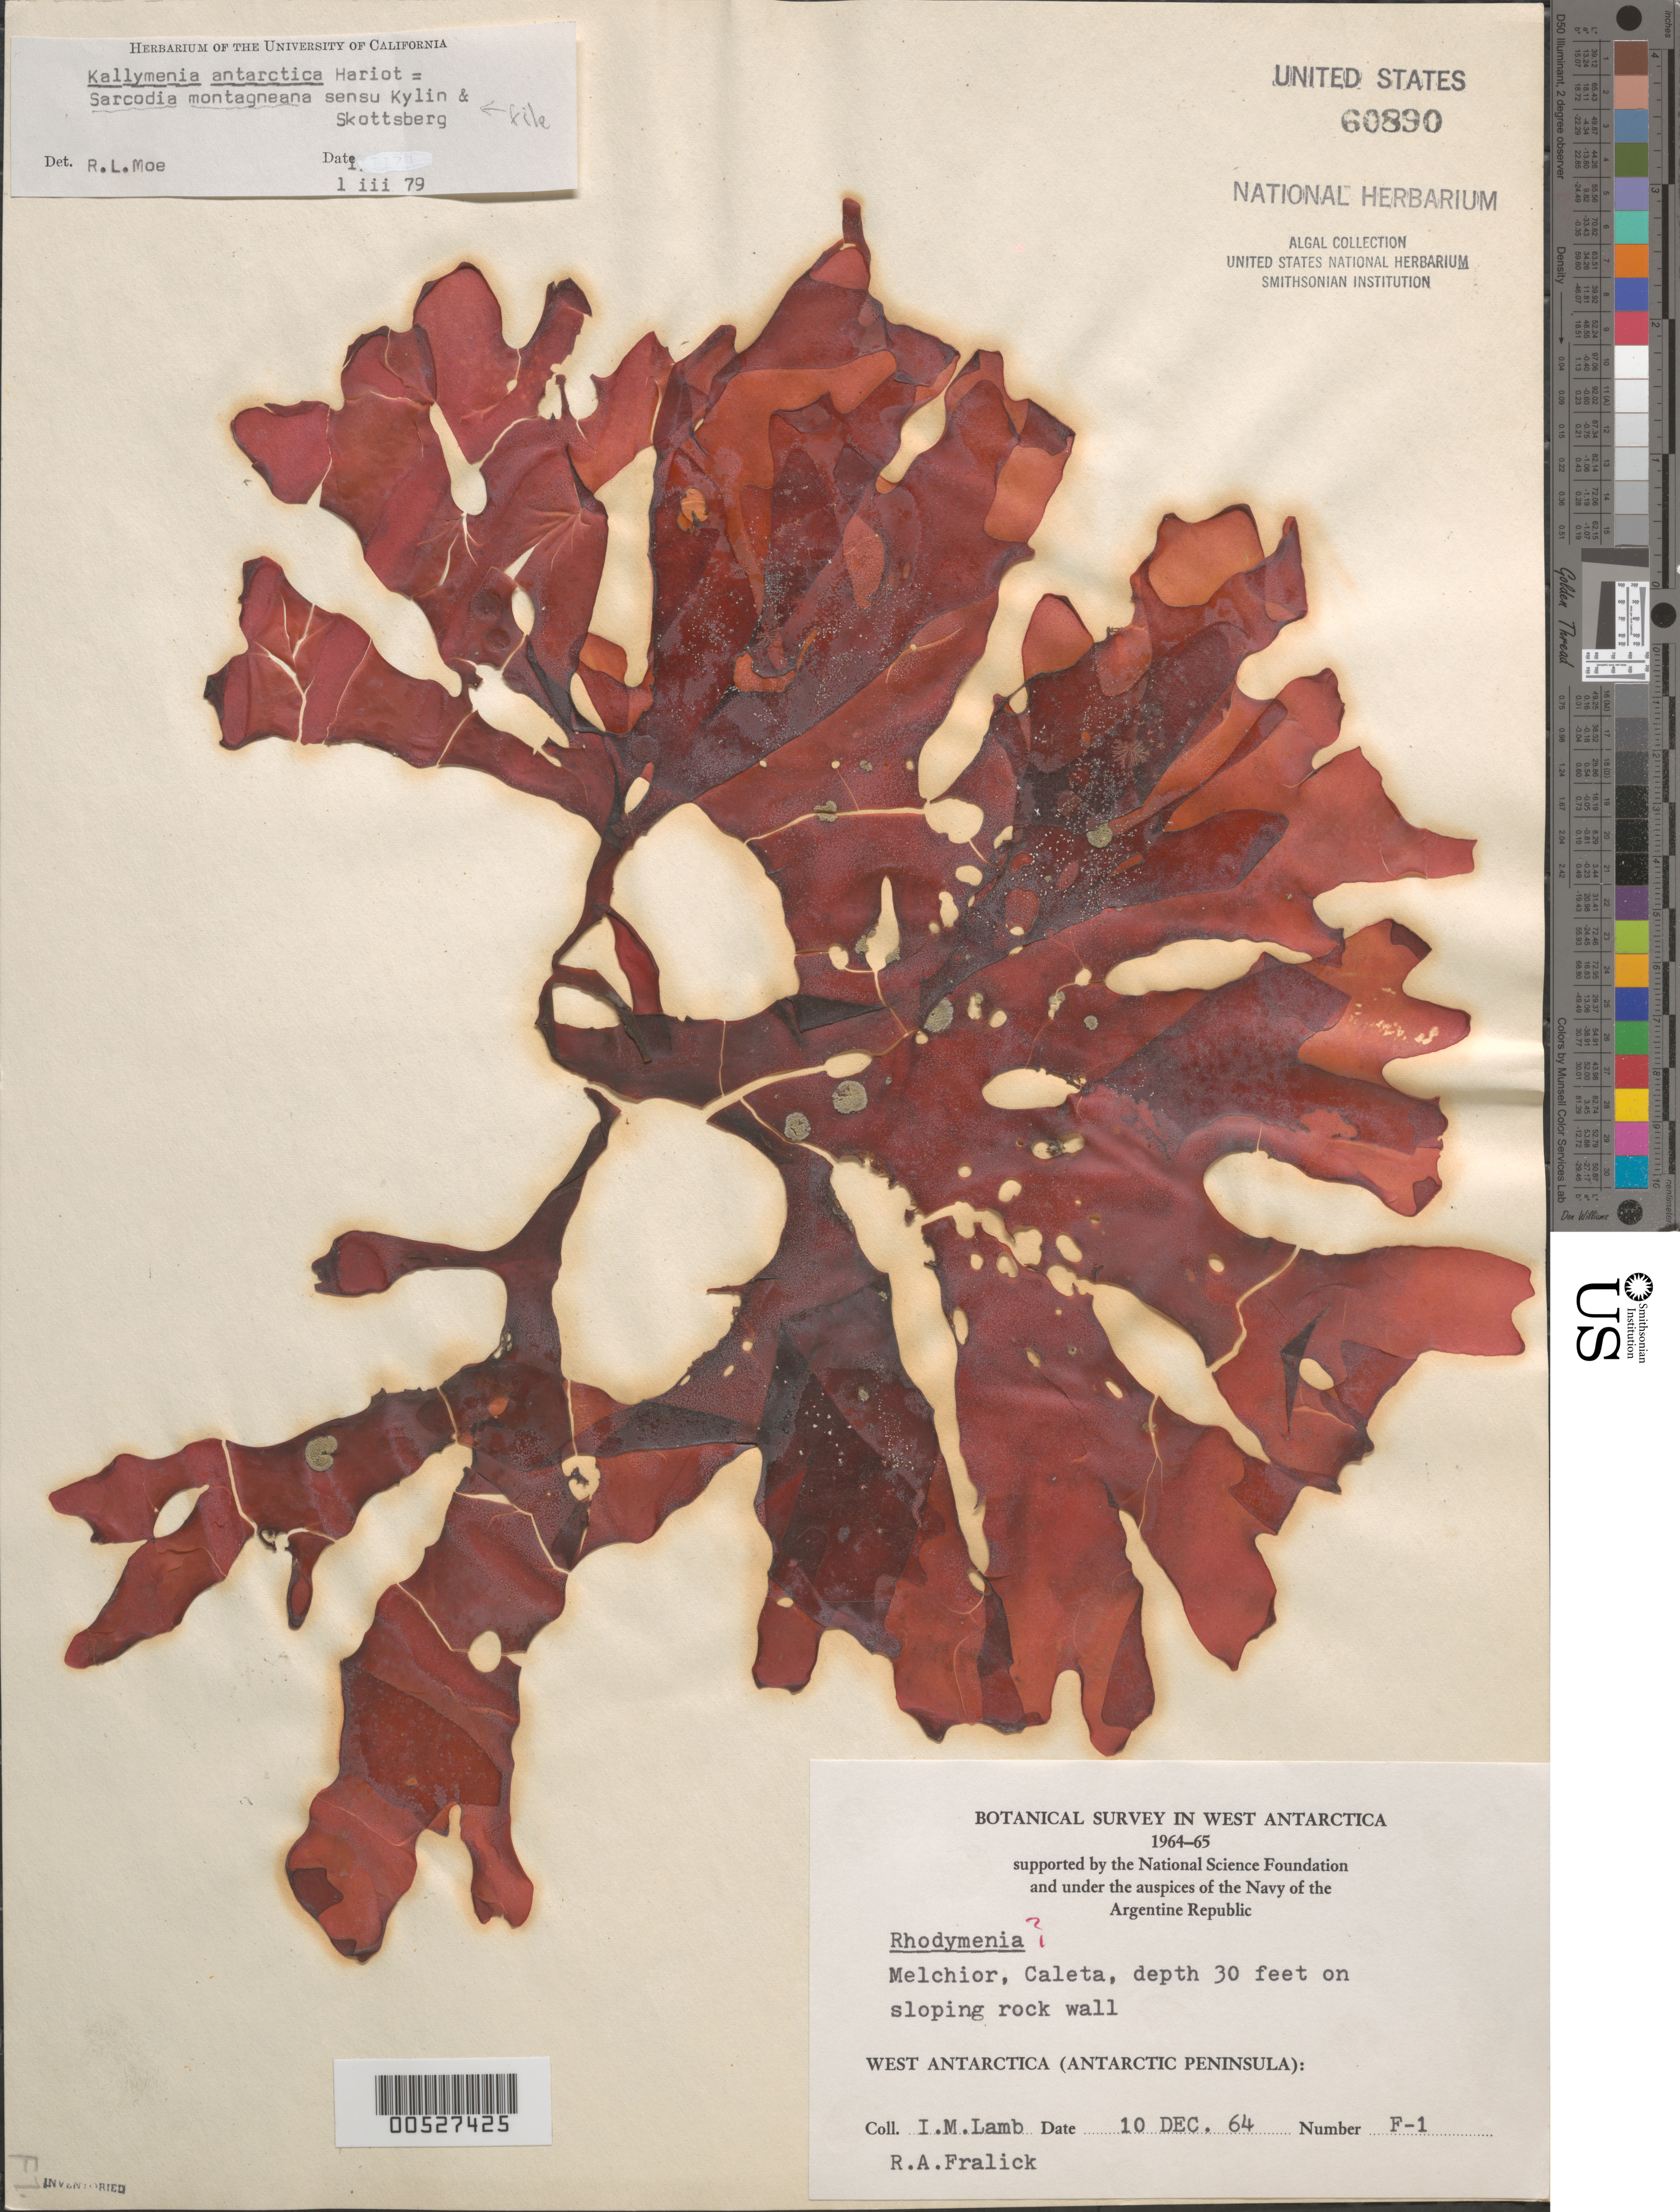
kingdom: Plantae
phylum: Rhodophyta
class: Florideophyceae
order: Gigartinales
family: Sarcodiaceae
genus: Sarcodia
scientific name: Sarcodia montagneana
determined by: Moe, R. L.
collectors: I. M. Lamb & R. Fralick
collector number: F-1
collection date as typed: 10 Dec 1964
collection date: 1964-12-10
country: Antarctica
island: Gamma Island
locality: Melchior Caleta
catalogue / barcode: US 60890